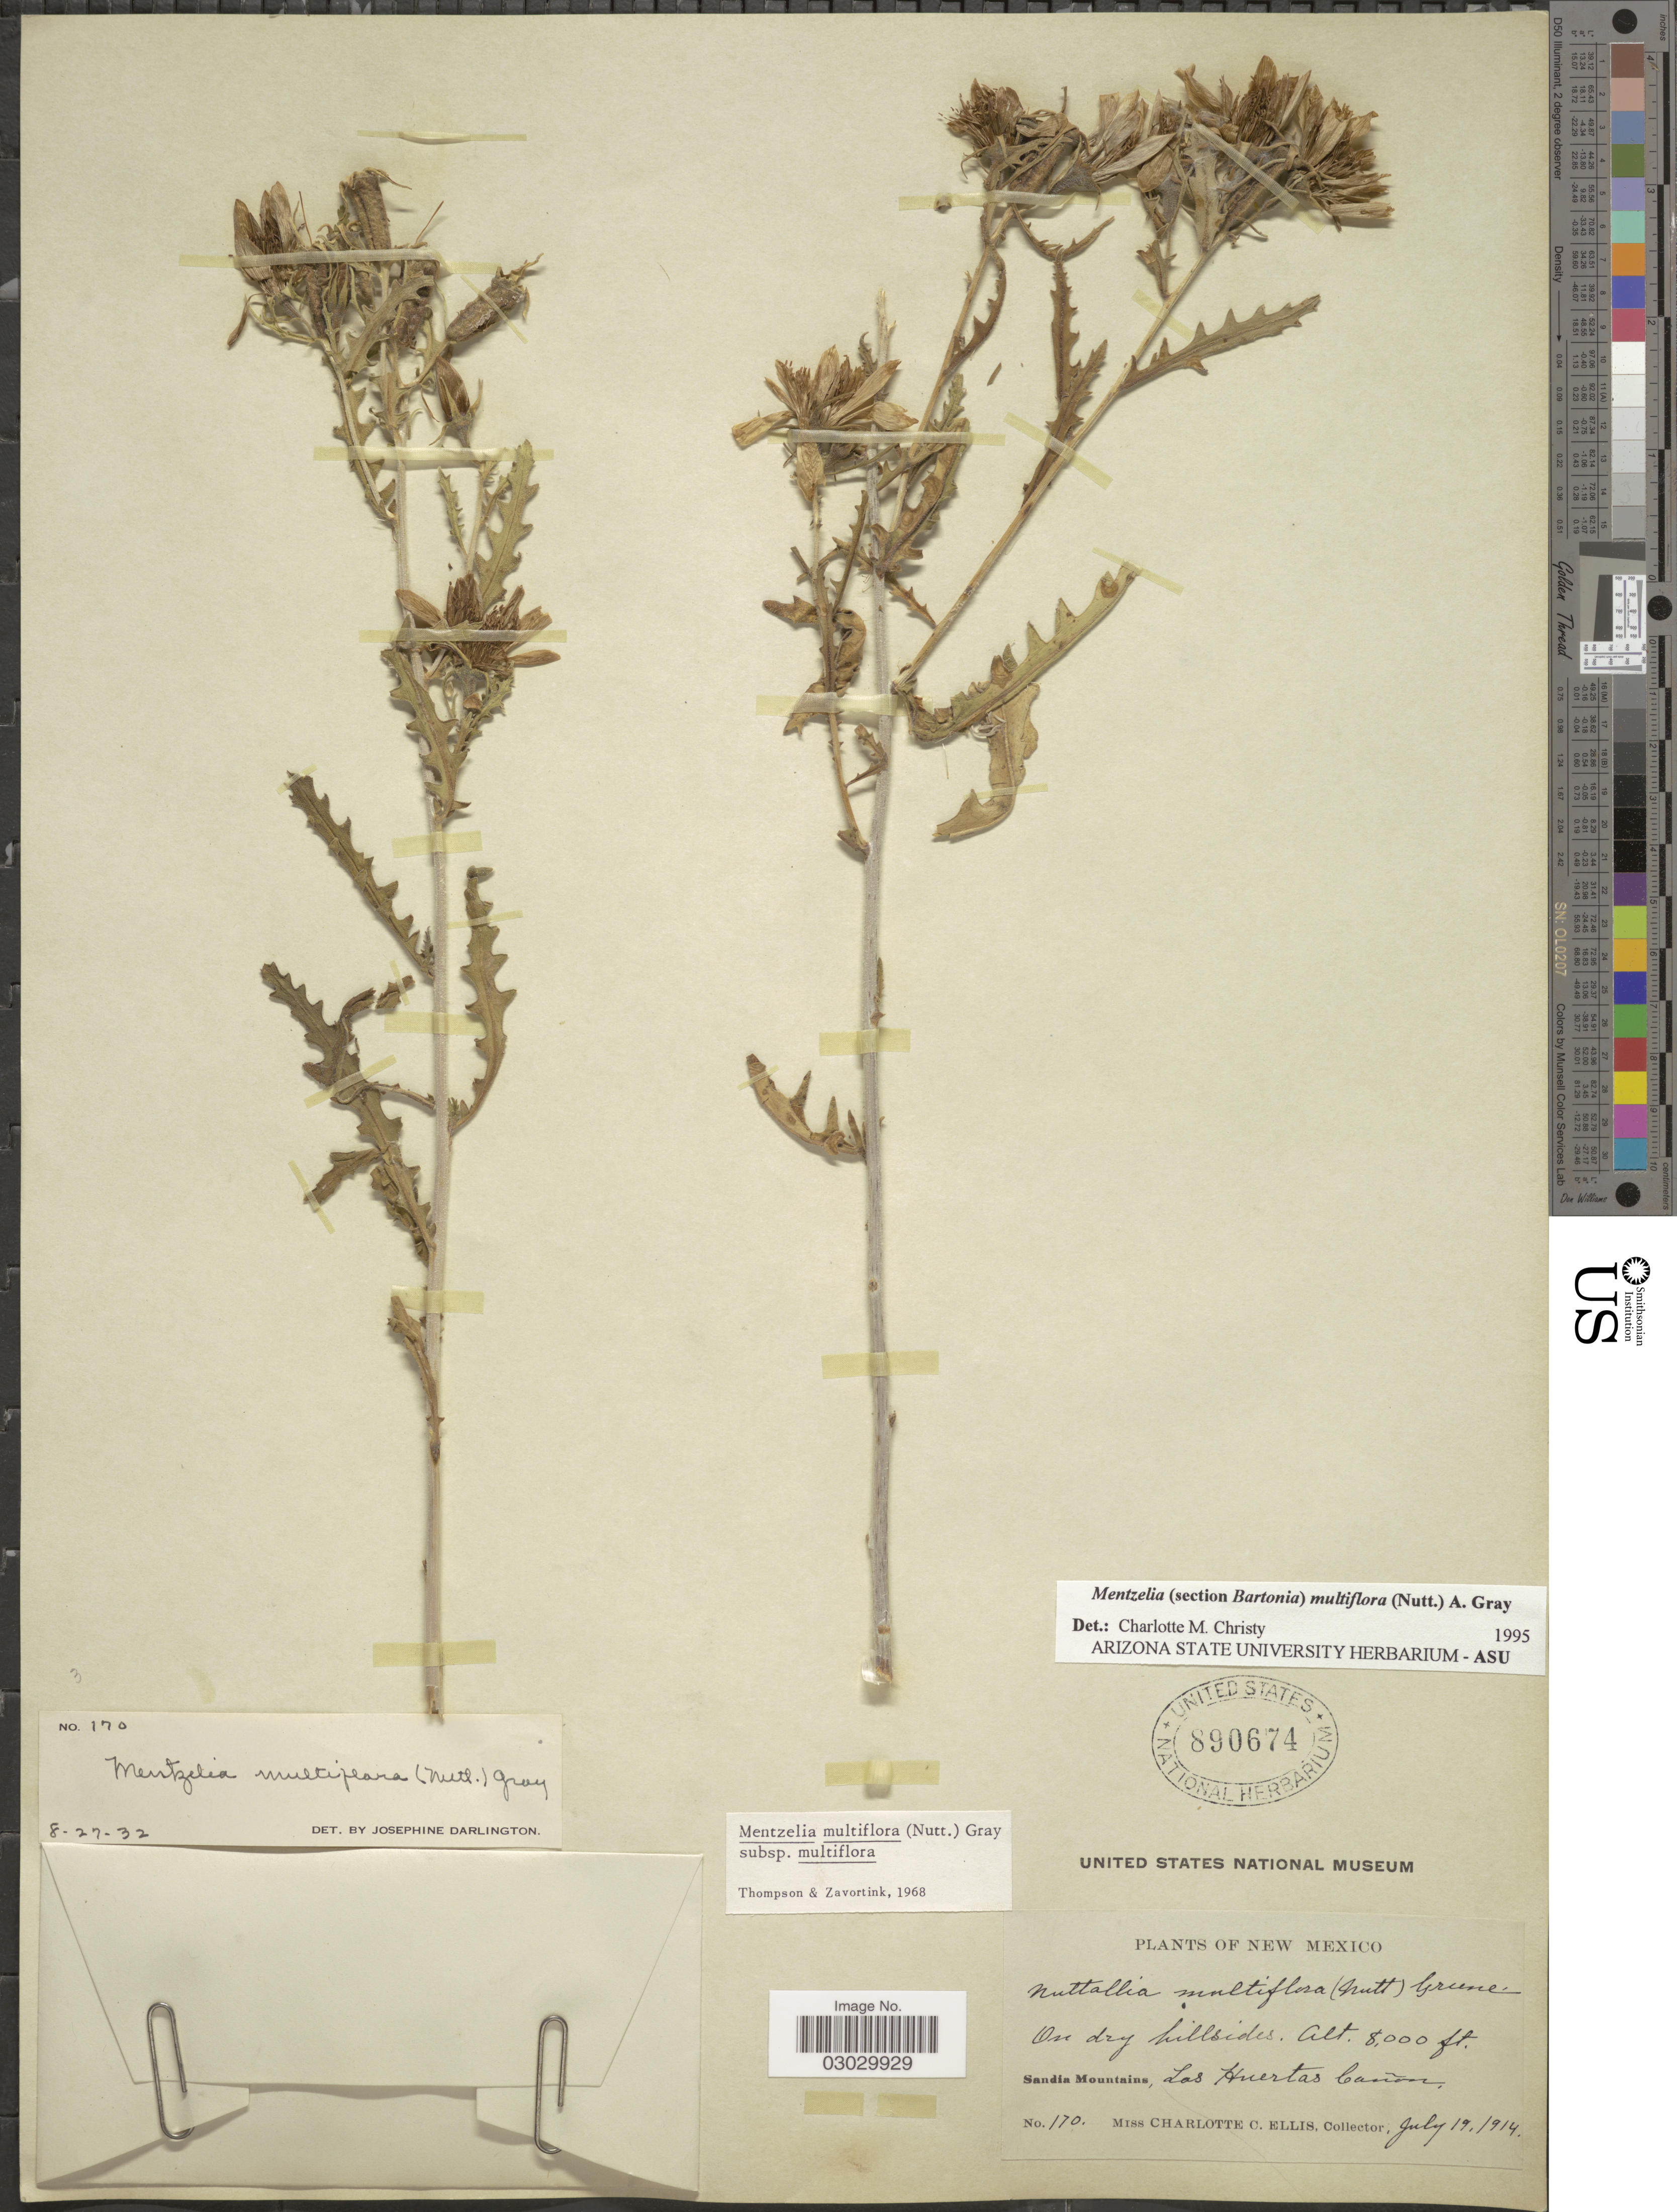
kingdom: Plantae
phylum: Tracheophyta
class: Magnoliopsida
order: Cornales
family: Loasaceae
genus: Mentzelia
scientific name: Mentzelia multiflora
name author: (Nutt.) A. Gray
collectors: C. C. Ellis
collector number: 170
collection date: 1914-07-19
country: United States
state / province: New Mexico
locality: Sandia Mountains, Los Huertas Cañon.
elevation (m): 2438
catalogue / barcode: US 890674